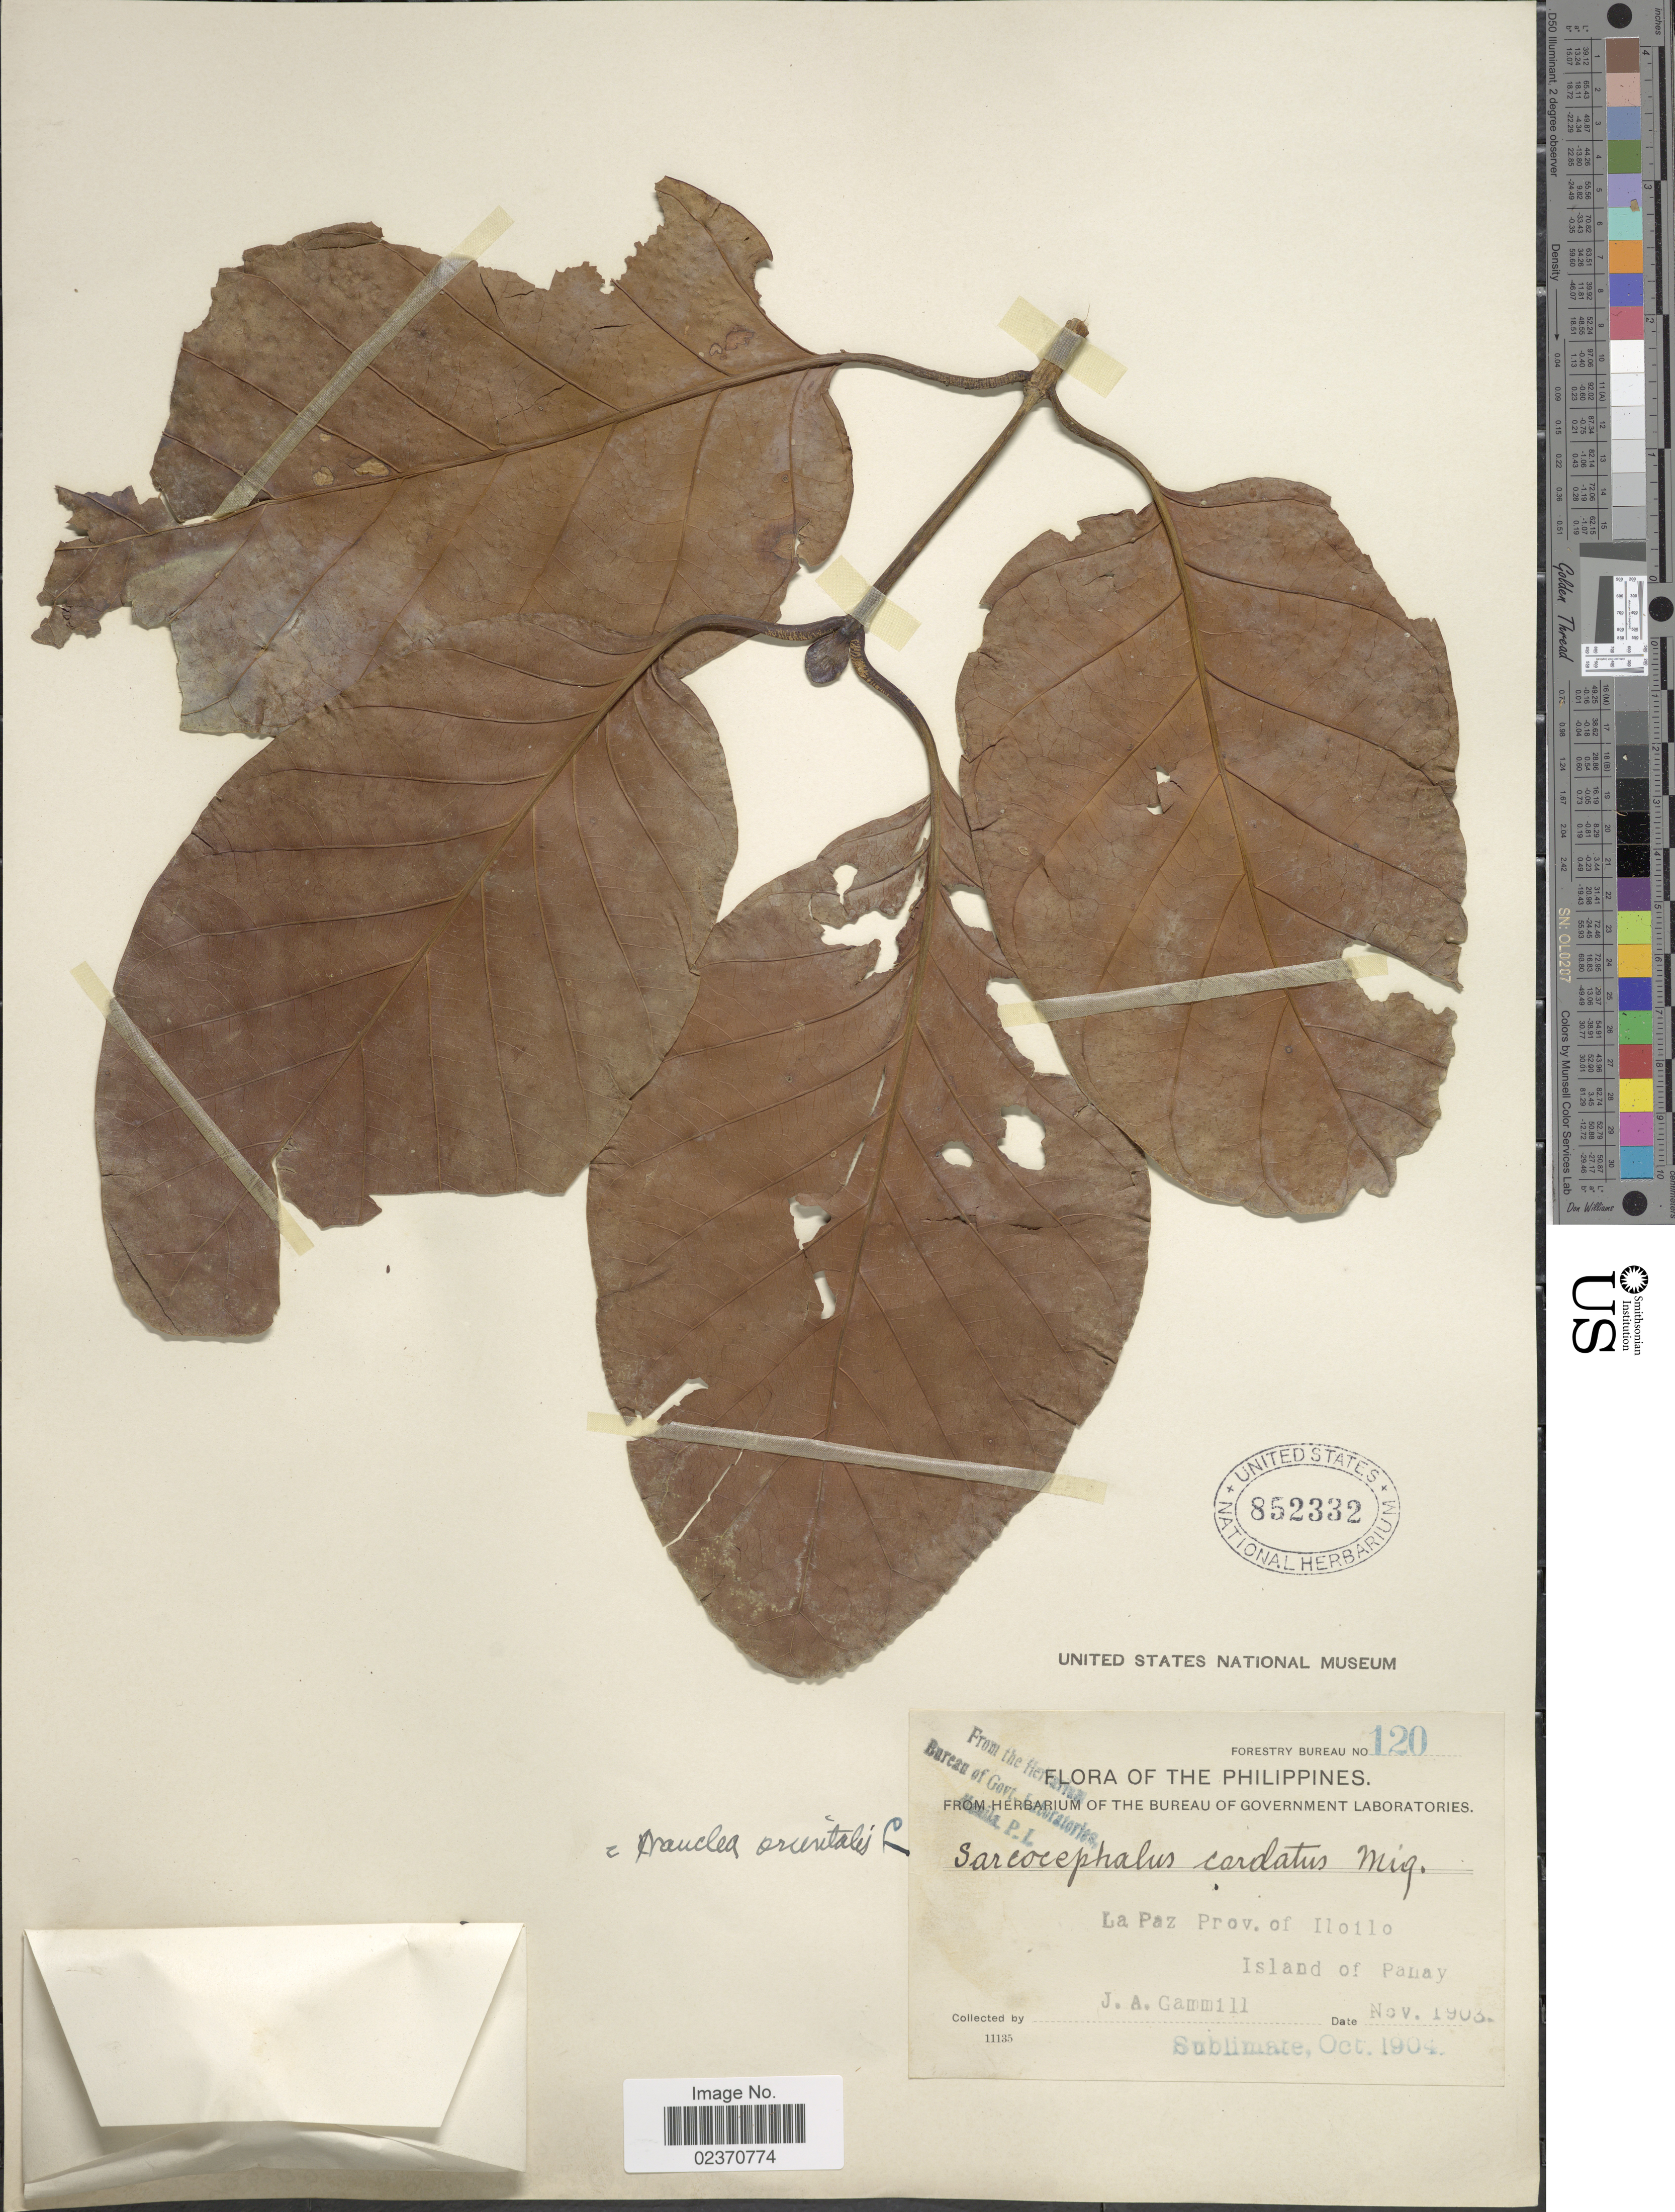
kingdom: Plantae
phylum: Tracheophyta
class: Magnoliopsida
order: Gentianales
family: Rubiaceae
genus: Nauclea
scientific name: Nauclea orientalis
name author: (L.) L.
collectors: J. Gammill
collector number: Forestry Bureau 120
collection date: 1903-11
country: Philippines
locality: La Paz Prov. of Iloilo, Island of Panay.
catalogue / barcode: US 852332